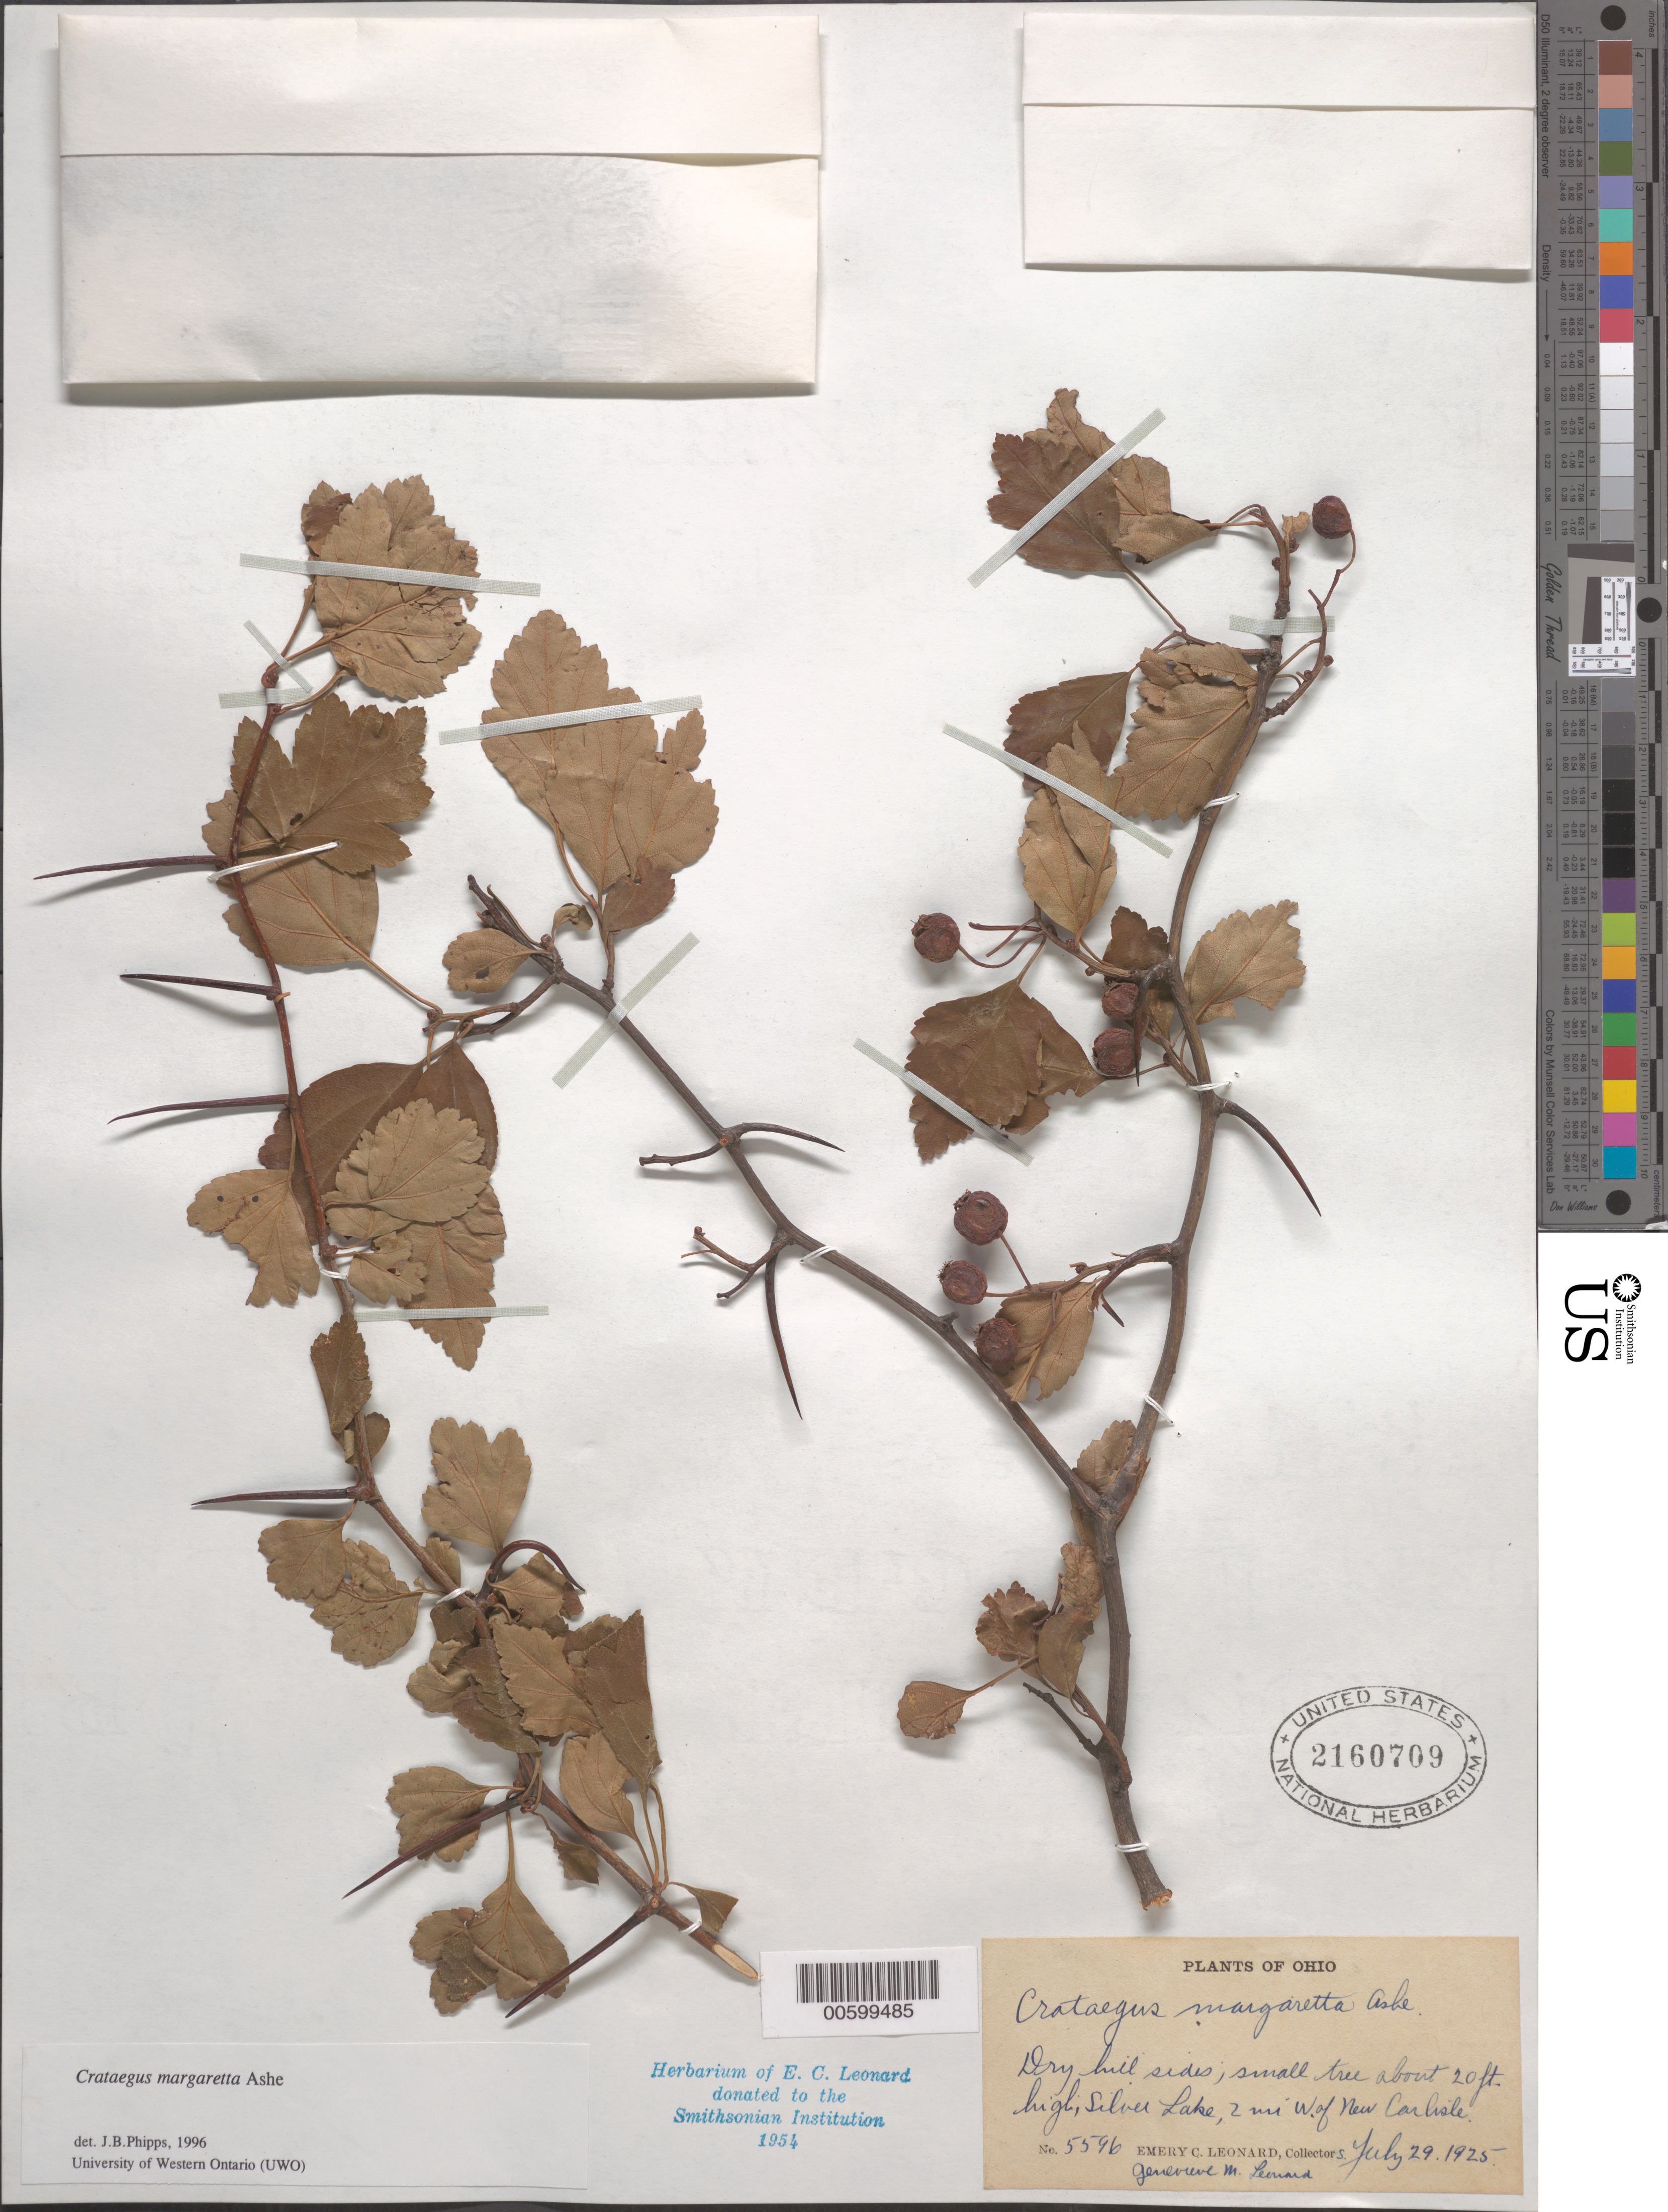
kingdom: Plantae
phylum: Tracheophyta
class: Magnoliopsida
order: Rosales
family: Rosaceae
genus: Crataegus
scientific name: Crataegus margarettae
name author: Ashe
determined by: Phipps, James B., (UWO), University of Western Ontario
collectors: E. C. Leonard & G. M. Leonard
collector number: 5596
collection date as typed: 29 Jul 1925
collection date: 1925-07-29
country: United States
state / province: Ohio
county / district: Clark / Miami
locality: Silver Lake, 2 mi. W of New Carlisle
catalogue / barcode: US 2160709